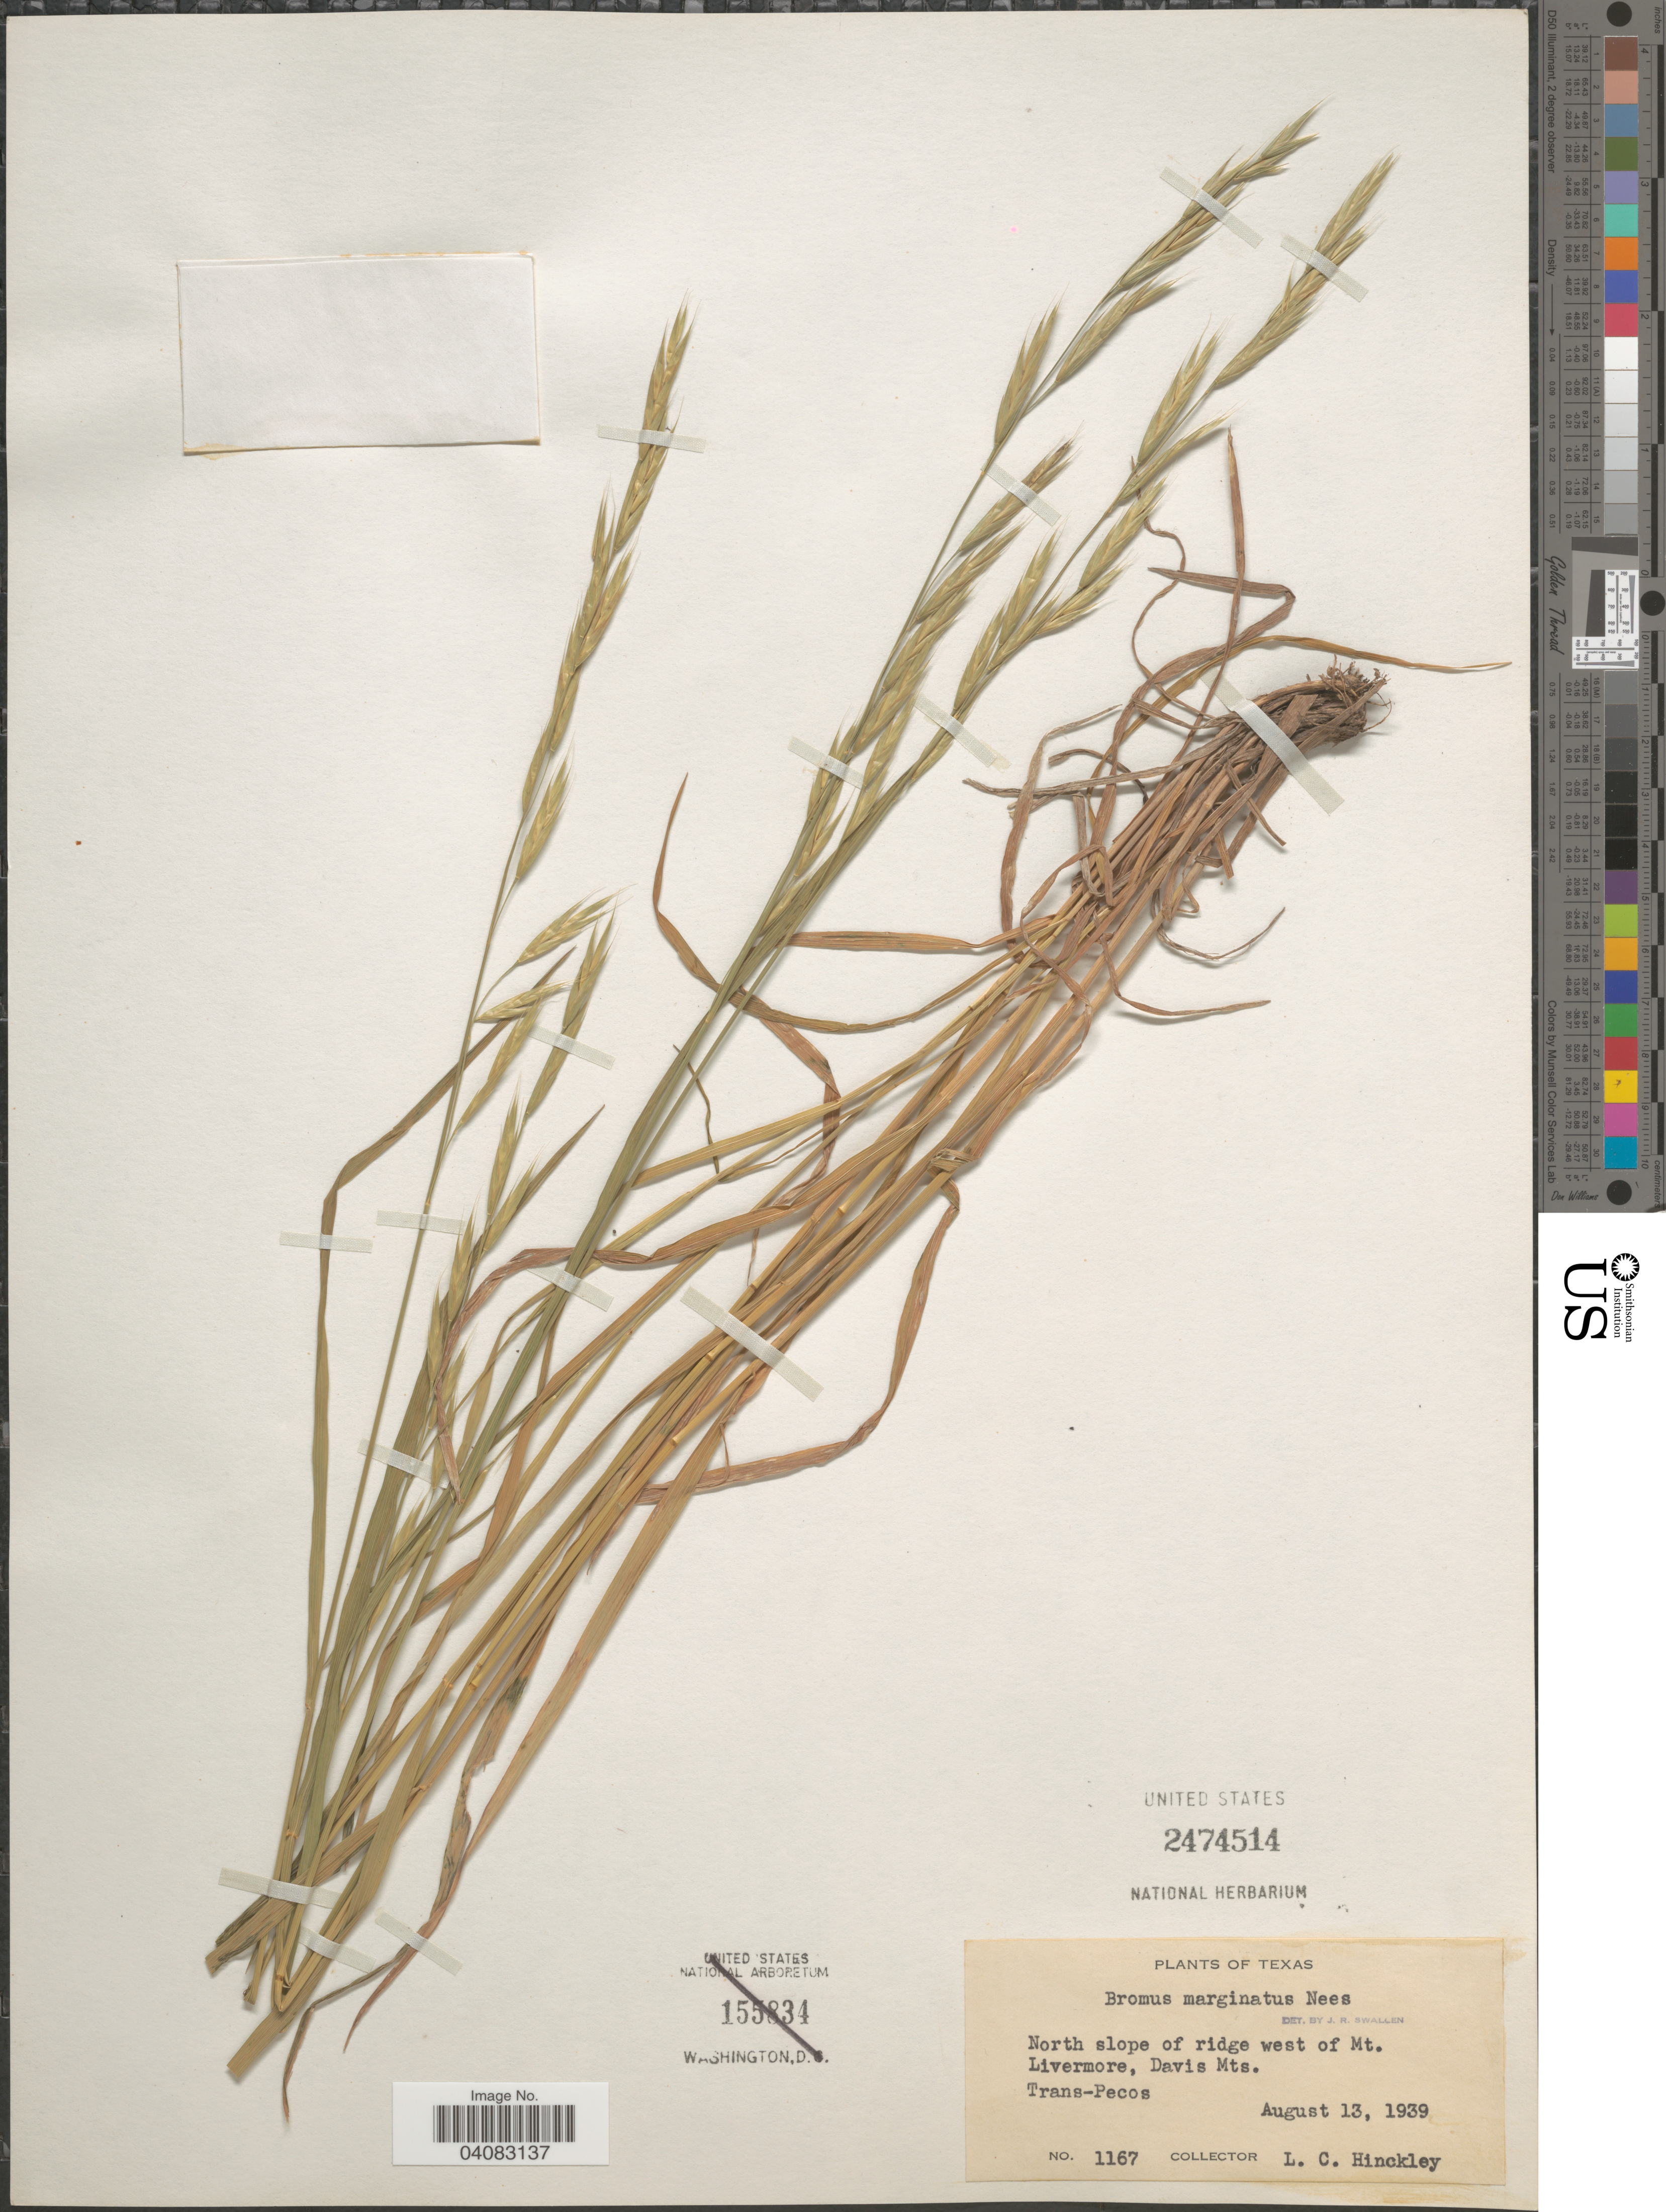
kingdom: Plantae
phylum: Tracheophyta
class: Liliopsida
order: Poales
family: Poaceae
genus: Bromus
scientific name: Bromus marginatus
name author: Nees ex Steud.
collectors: L. Hinckley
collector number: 1167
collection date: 1939-08-13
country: United States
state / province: Texas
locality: North slope of ridge west of Mt. Livermore, Davis Mts. Trans-Pecos.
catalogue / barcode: US 2474514